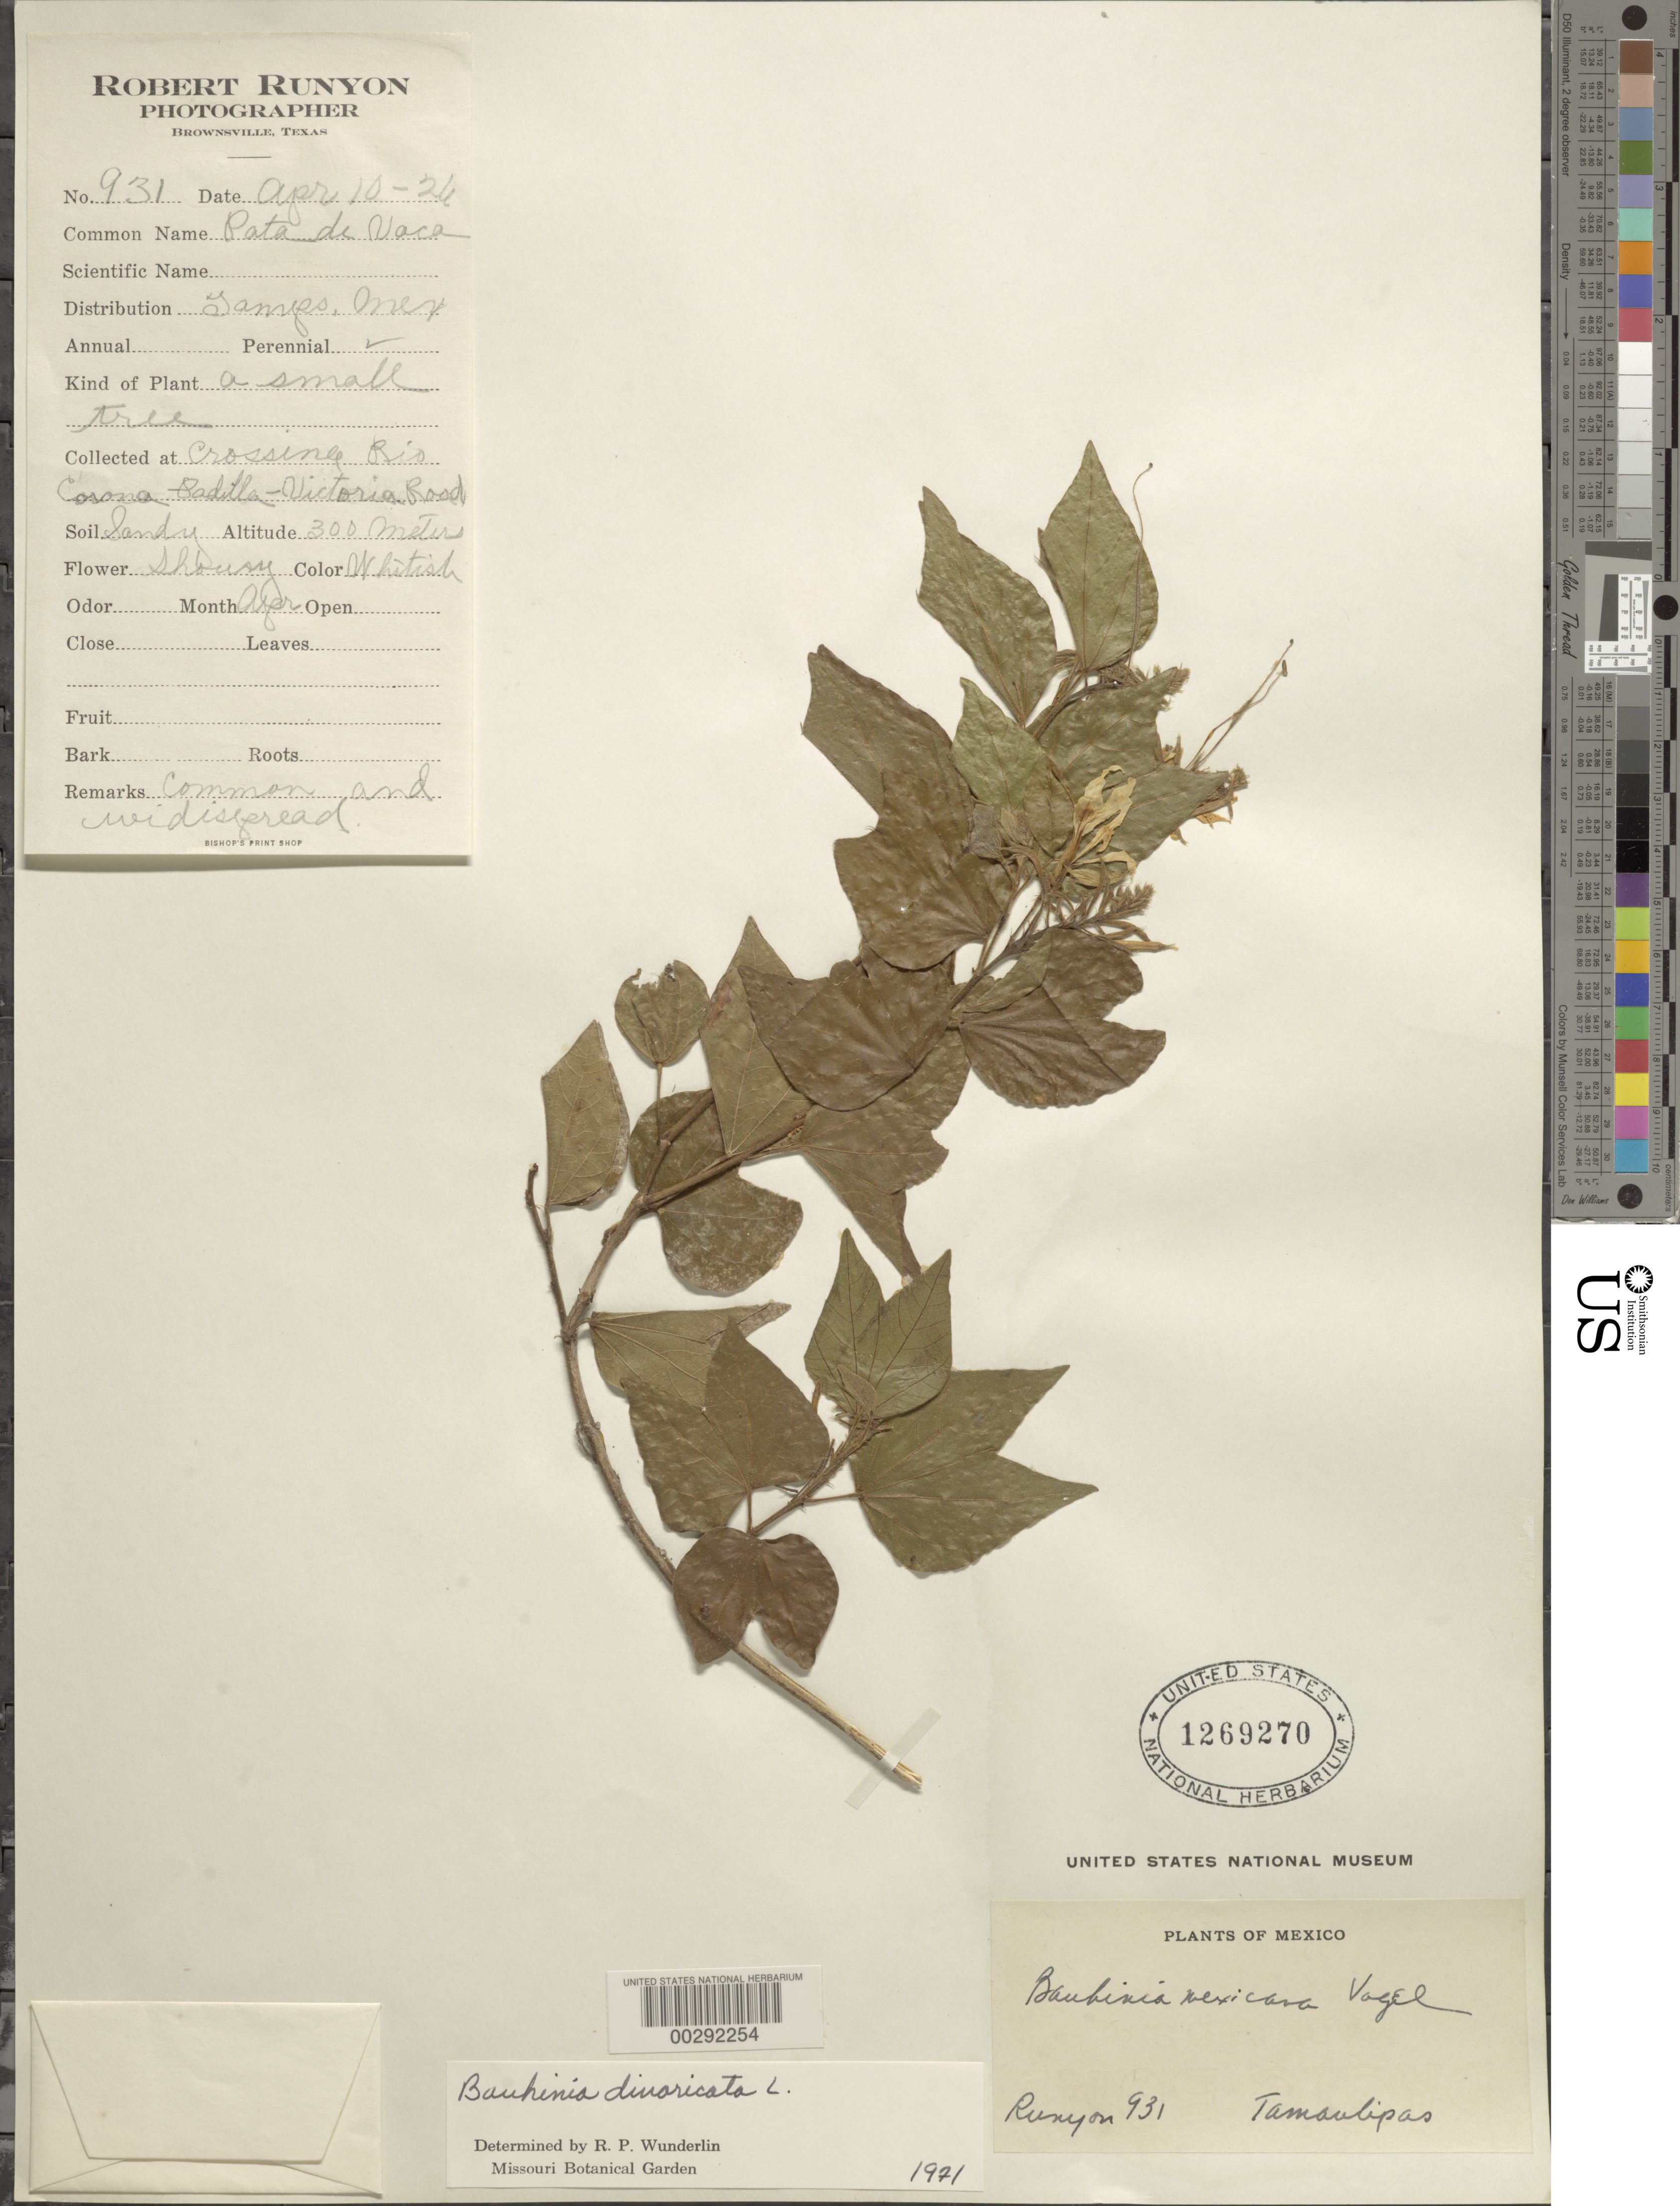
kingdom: Plantae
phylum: Tracheophyta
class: Magnoliopsida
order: Fabales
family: Fabaceae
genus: Bauhinia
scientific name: Bauhinia divaricata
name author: L.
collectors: R. Runyon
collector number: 931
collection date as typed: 10 Apr 1926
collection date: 1926-04-10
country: Mexico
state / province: Tamaulipas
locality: Crossing Rio Corona Padilla-Victoria road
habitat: Sandy soil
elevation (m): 300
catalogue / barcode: US 1269270